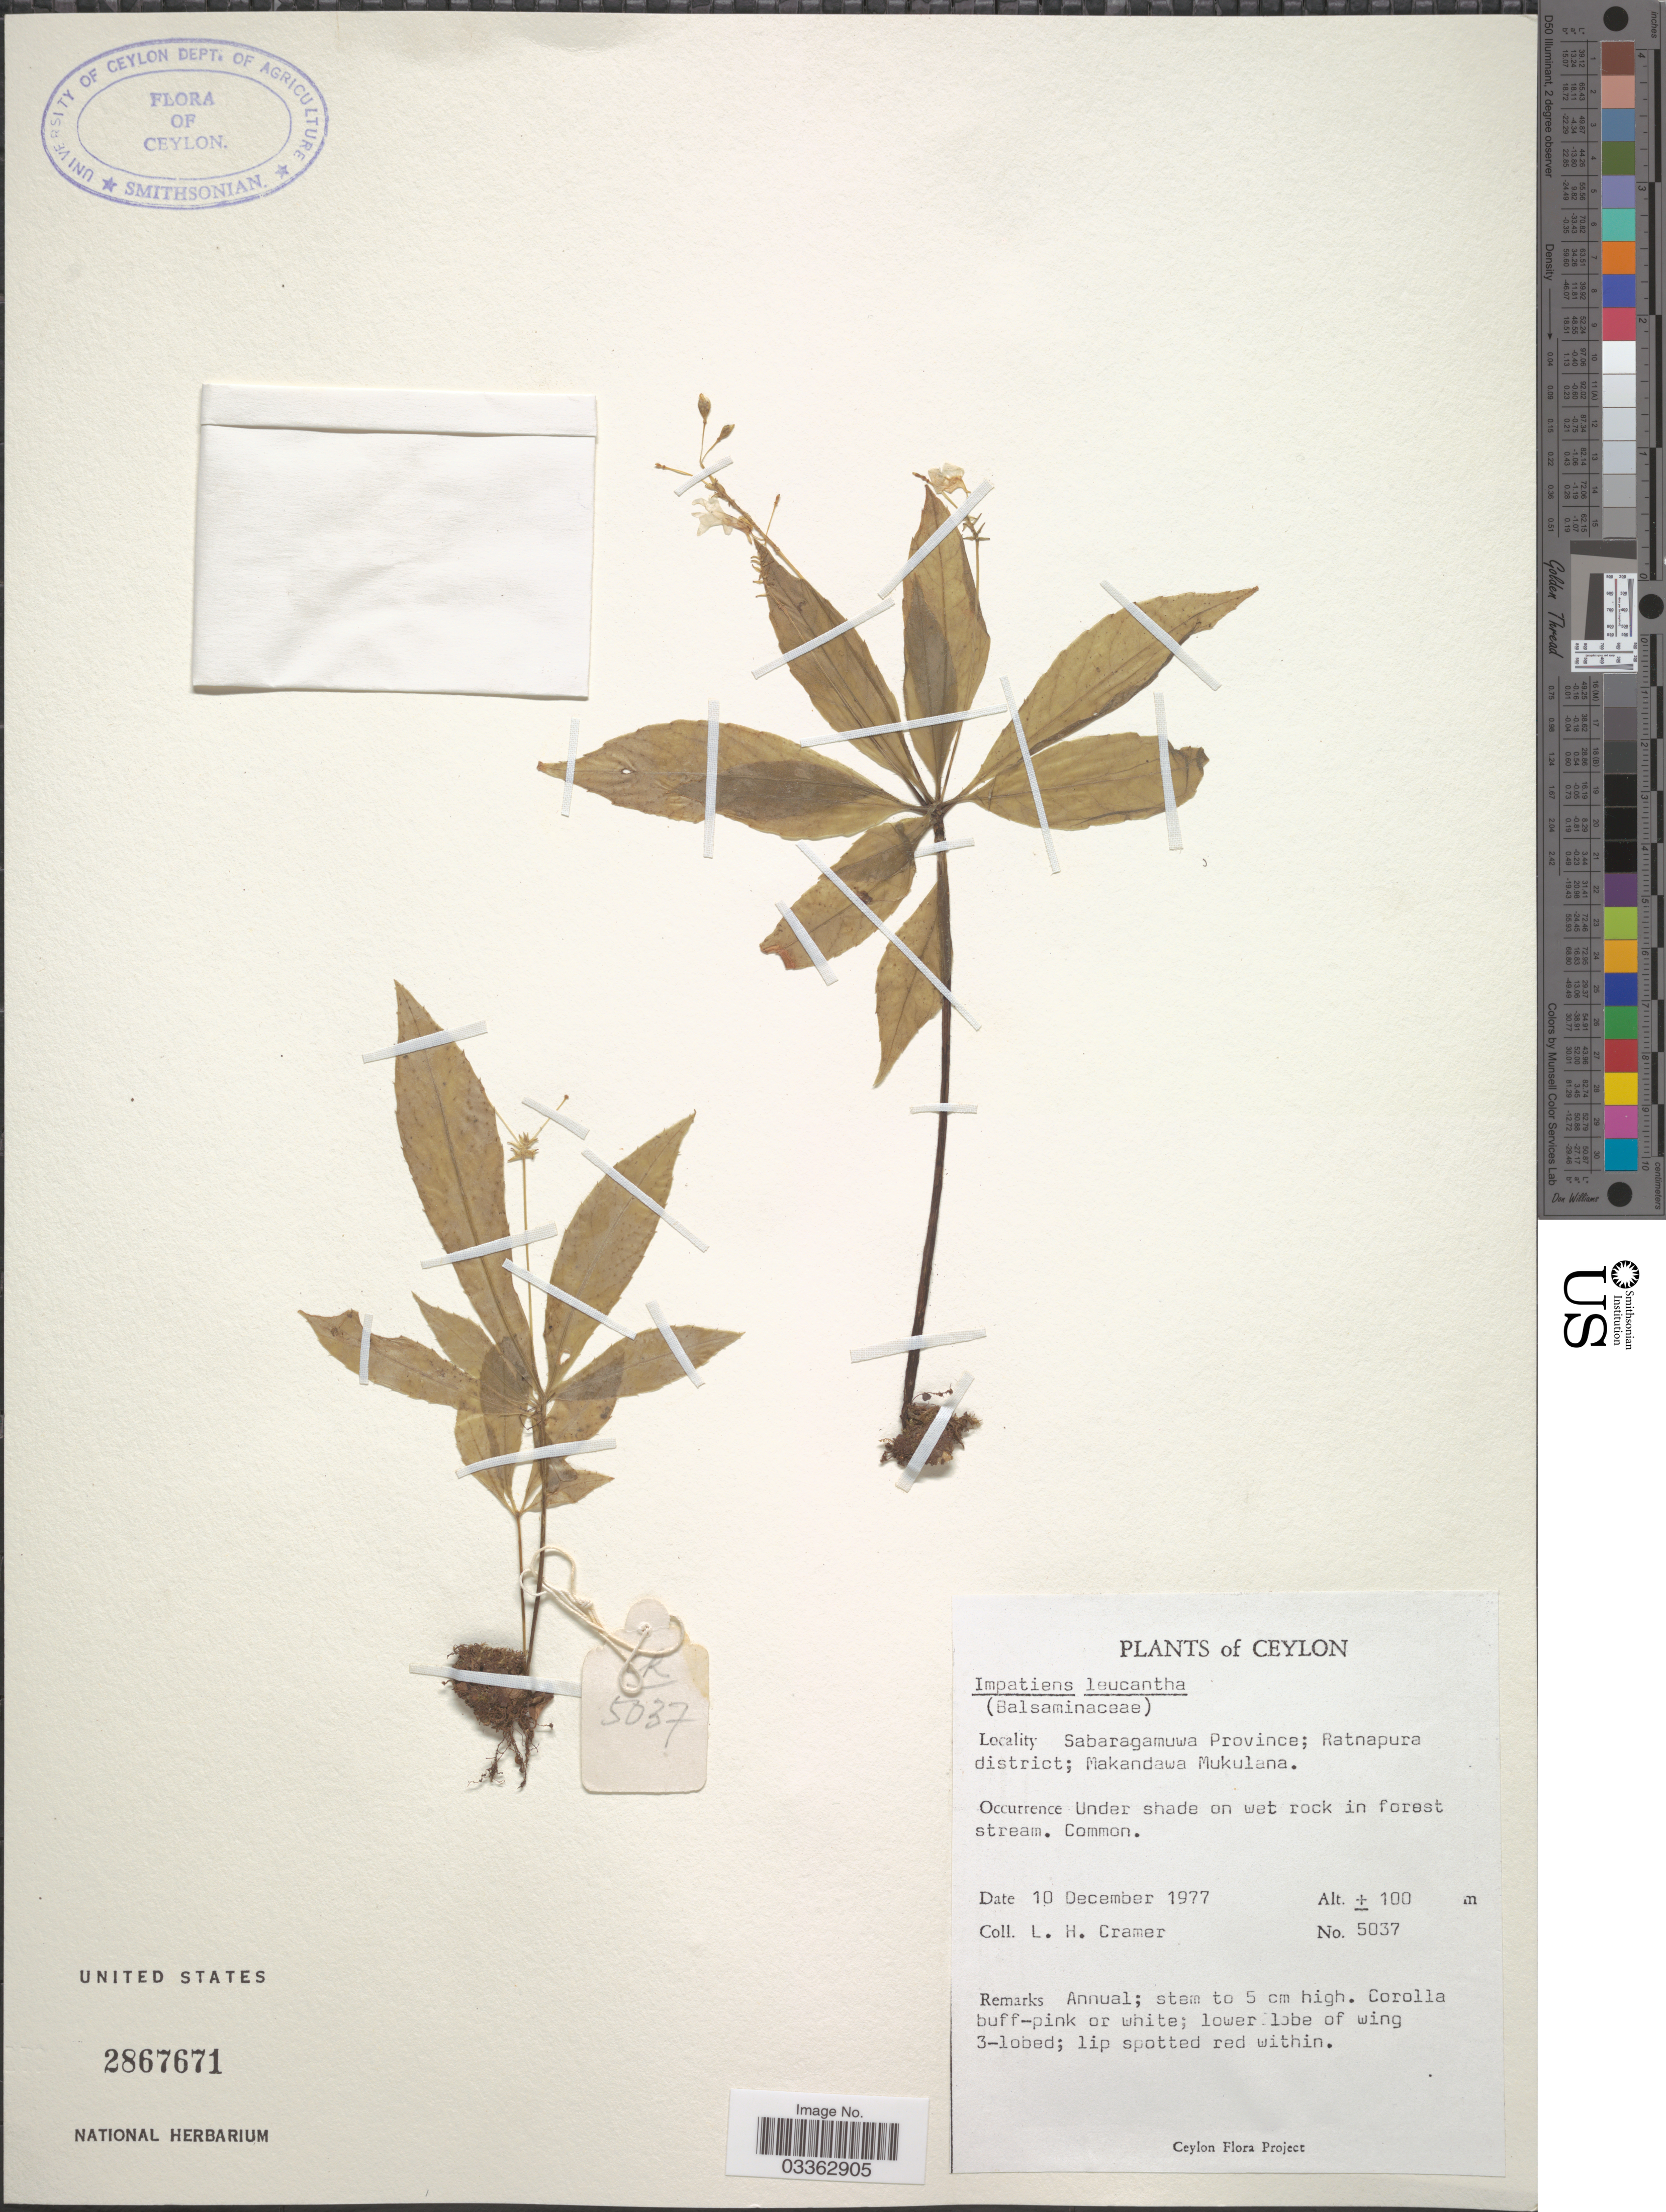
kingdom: Plantae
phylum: Tracheophyta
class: Magnoliopsida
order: Ericales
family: Balsaminaceae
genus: Impatiens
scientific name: Impatiens leucantha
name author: Thwaites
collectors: L. H. Cramer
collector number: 5037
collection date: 1977-12-10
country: Sri Lanka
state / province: Sabaragamuwa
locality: Ceylon. Ratnapura district; Makandawa Mukulana.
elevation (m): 100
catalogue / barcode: US 2867671